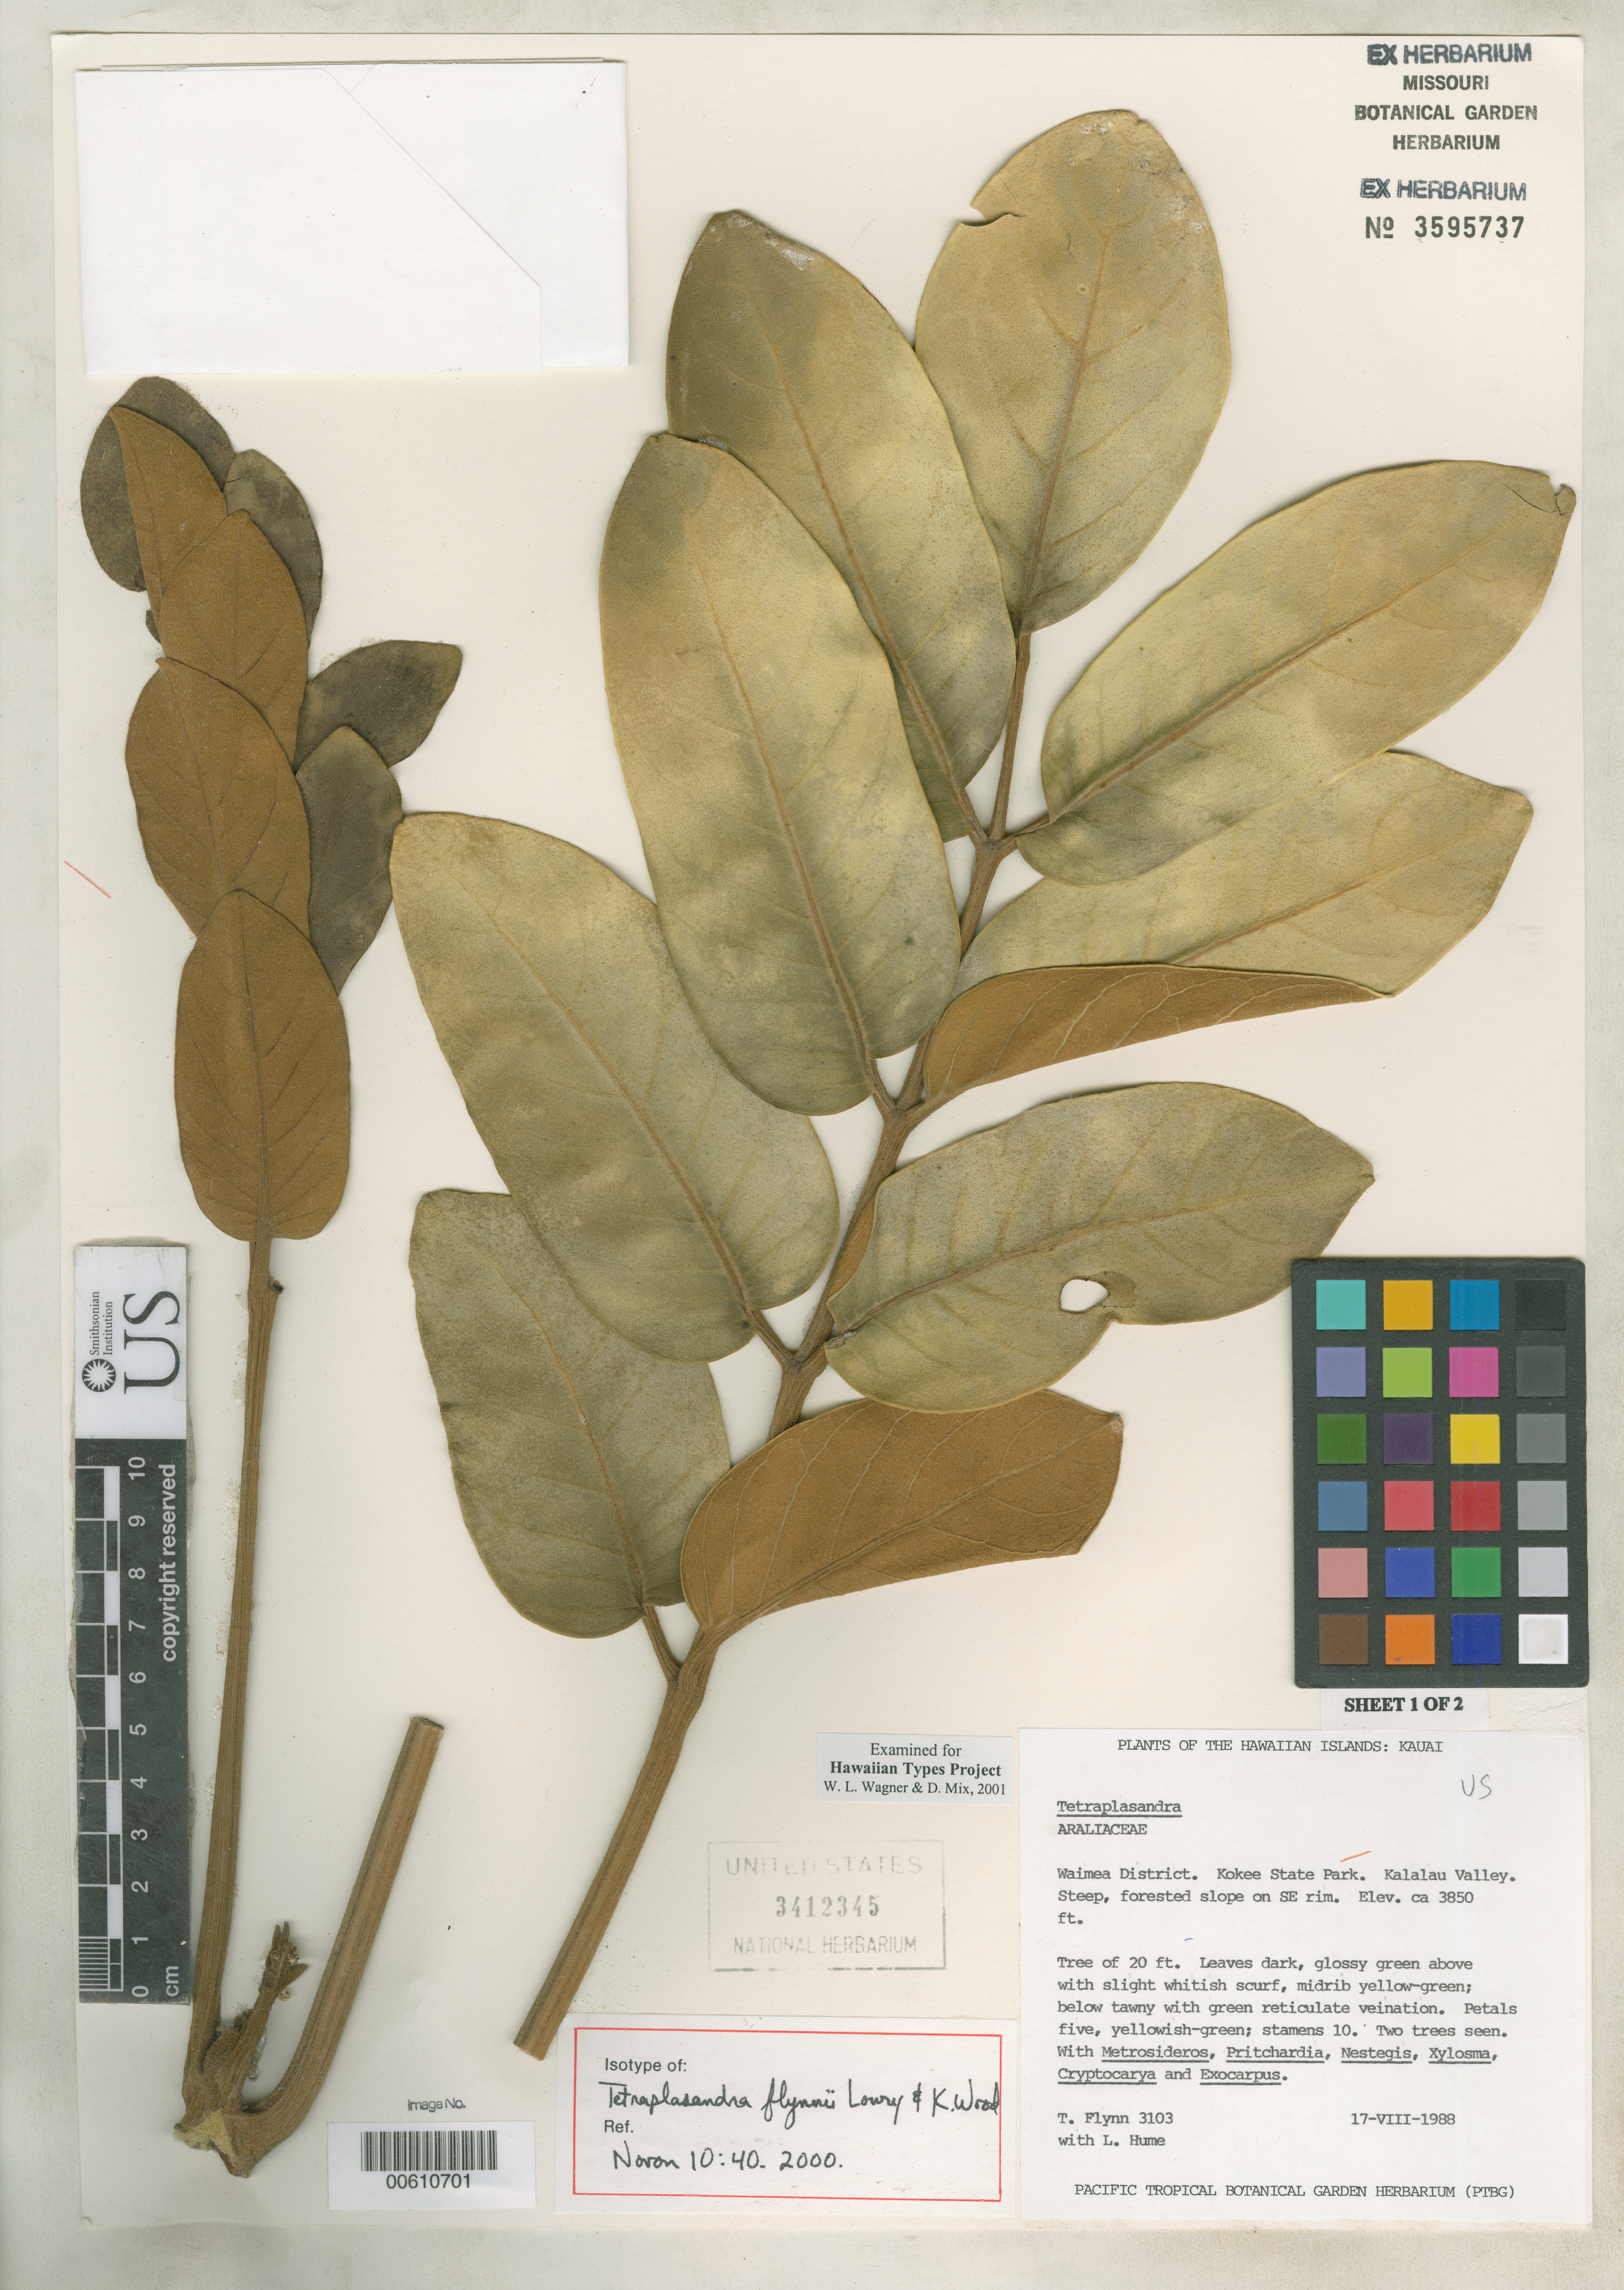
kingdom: Plantae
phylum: Tracheophyta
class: Magnoliopsida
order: Apiales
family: Araliaceae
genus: Tetraplasandra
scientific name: Tetraplasandra flynnii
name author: Lowry & K.R. Wood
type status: Isotype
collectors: T. W. Flynn & L. Hume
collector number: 3103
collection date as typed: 17 Aug 1988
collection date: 1988-08-17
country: United States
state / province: Hawaii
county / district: Kauai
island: Kaua'i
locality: Waimea Dist. Kokee State Park. Kalalau Valley.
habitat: Steep forested slope on SE rim.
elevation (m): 1173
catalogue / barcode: US 3412345